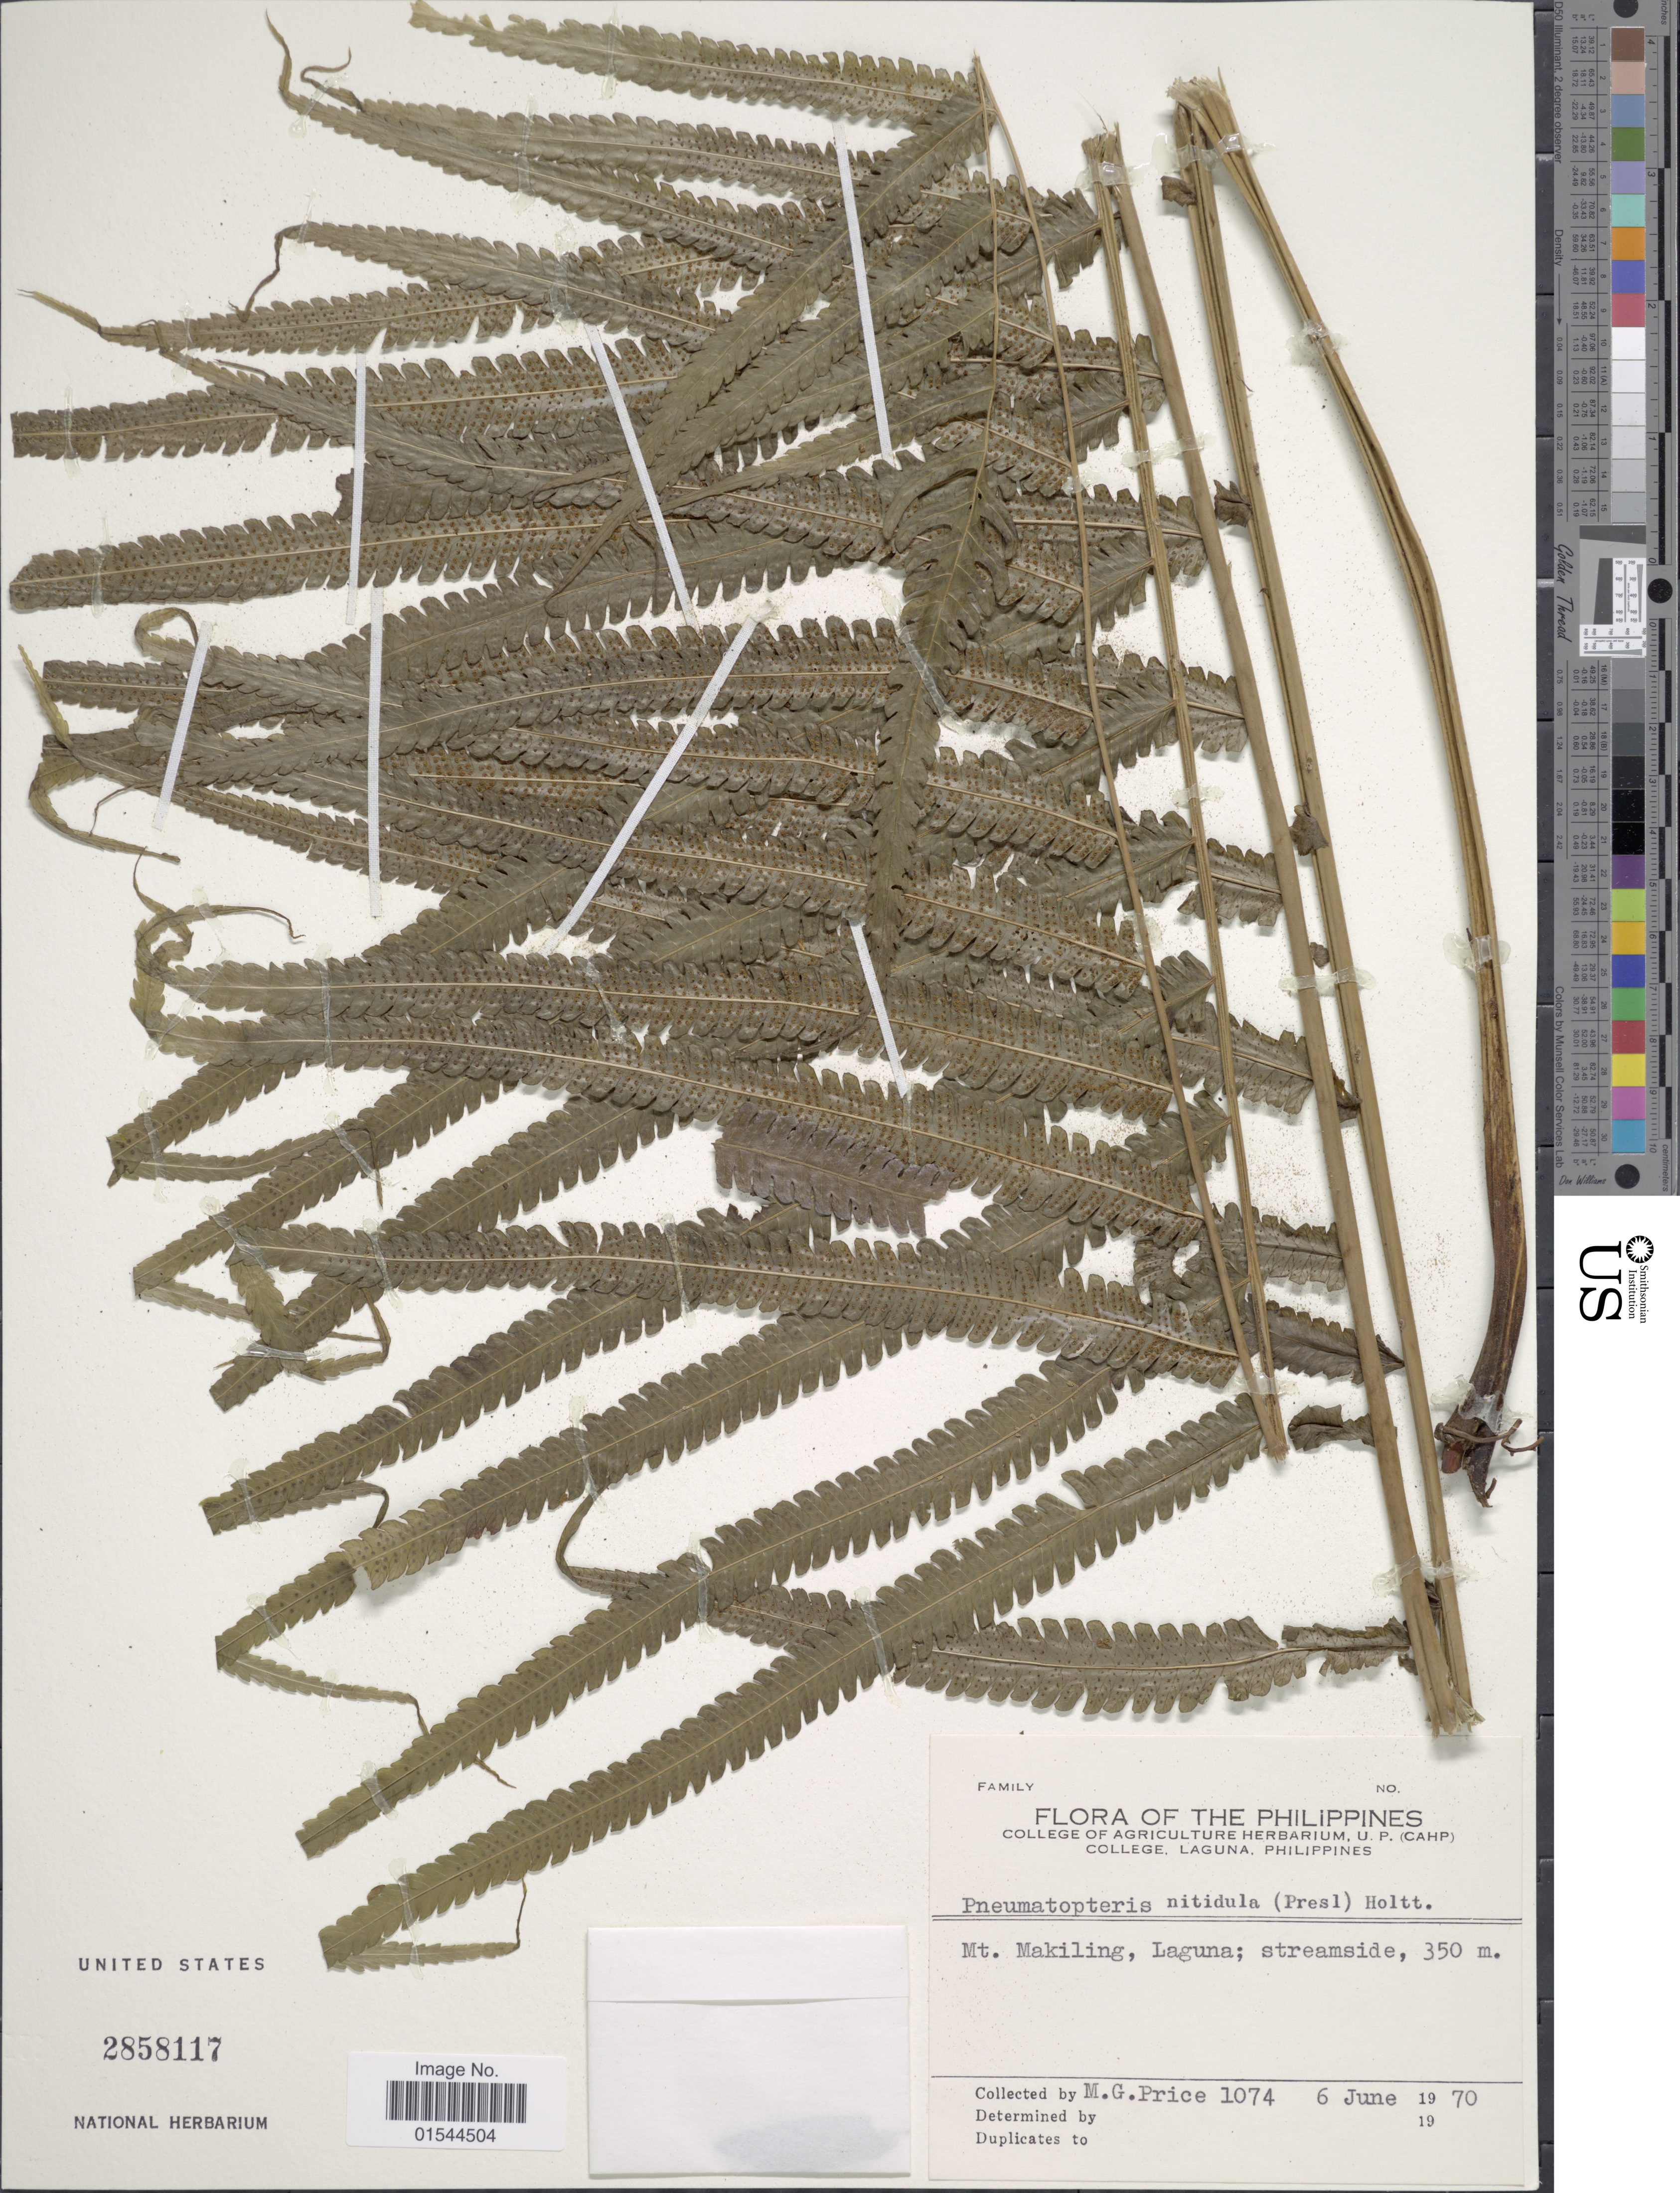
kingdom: Plantae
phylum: Tracheophyta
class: Polypodiopsida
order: Polypodiales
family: Thelypteridaceae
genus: Pneumatopteris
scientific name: Pneumatopteris nitidula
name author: (C. Presl) Holttum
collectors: M. G. Price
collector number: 1074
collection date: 1970-06-06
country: Philippines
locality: Mt. Makiling, Laguna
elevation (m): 350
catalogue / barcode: US 2858117